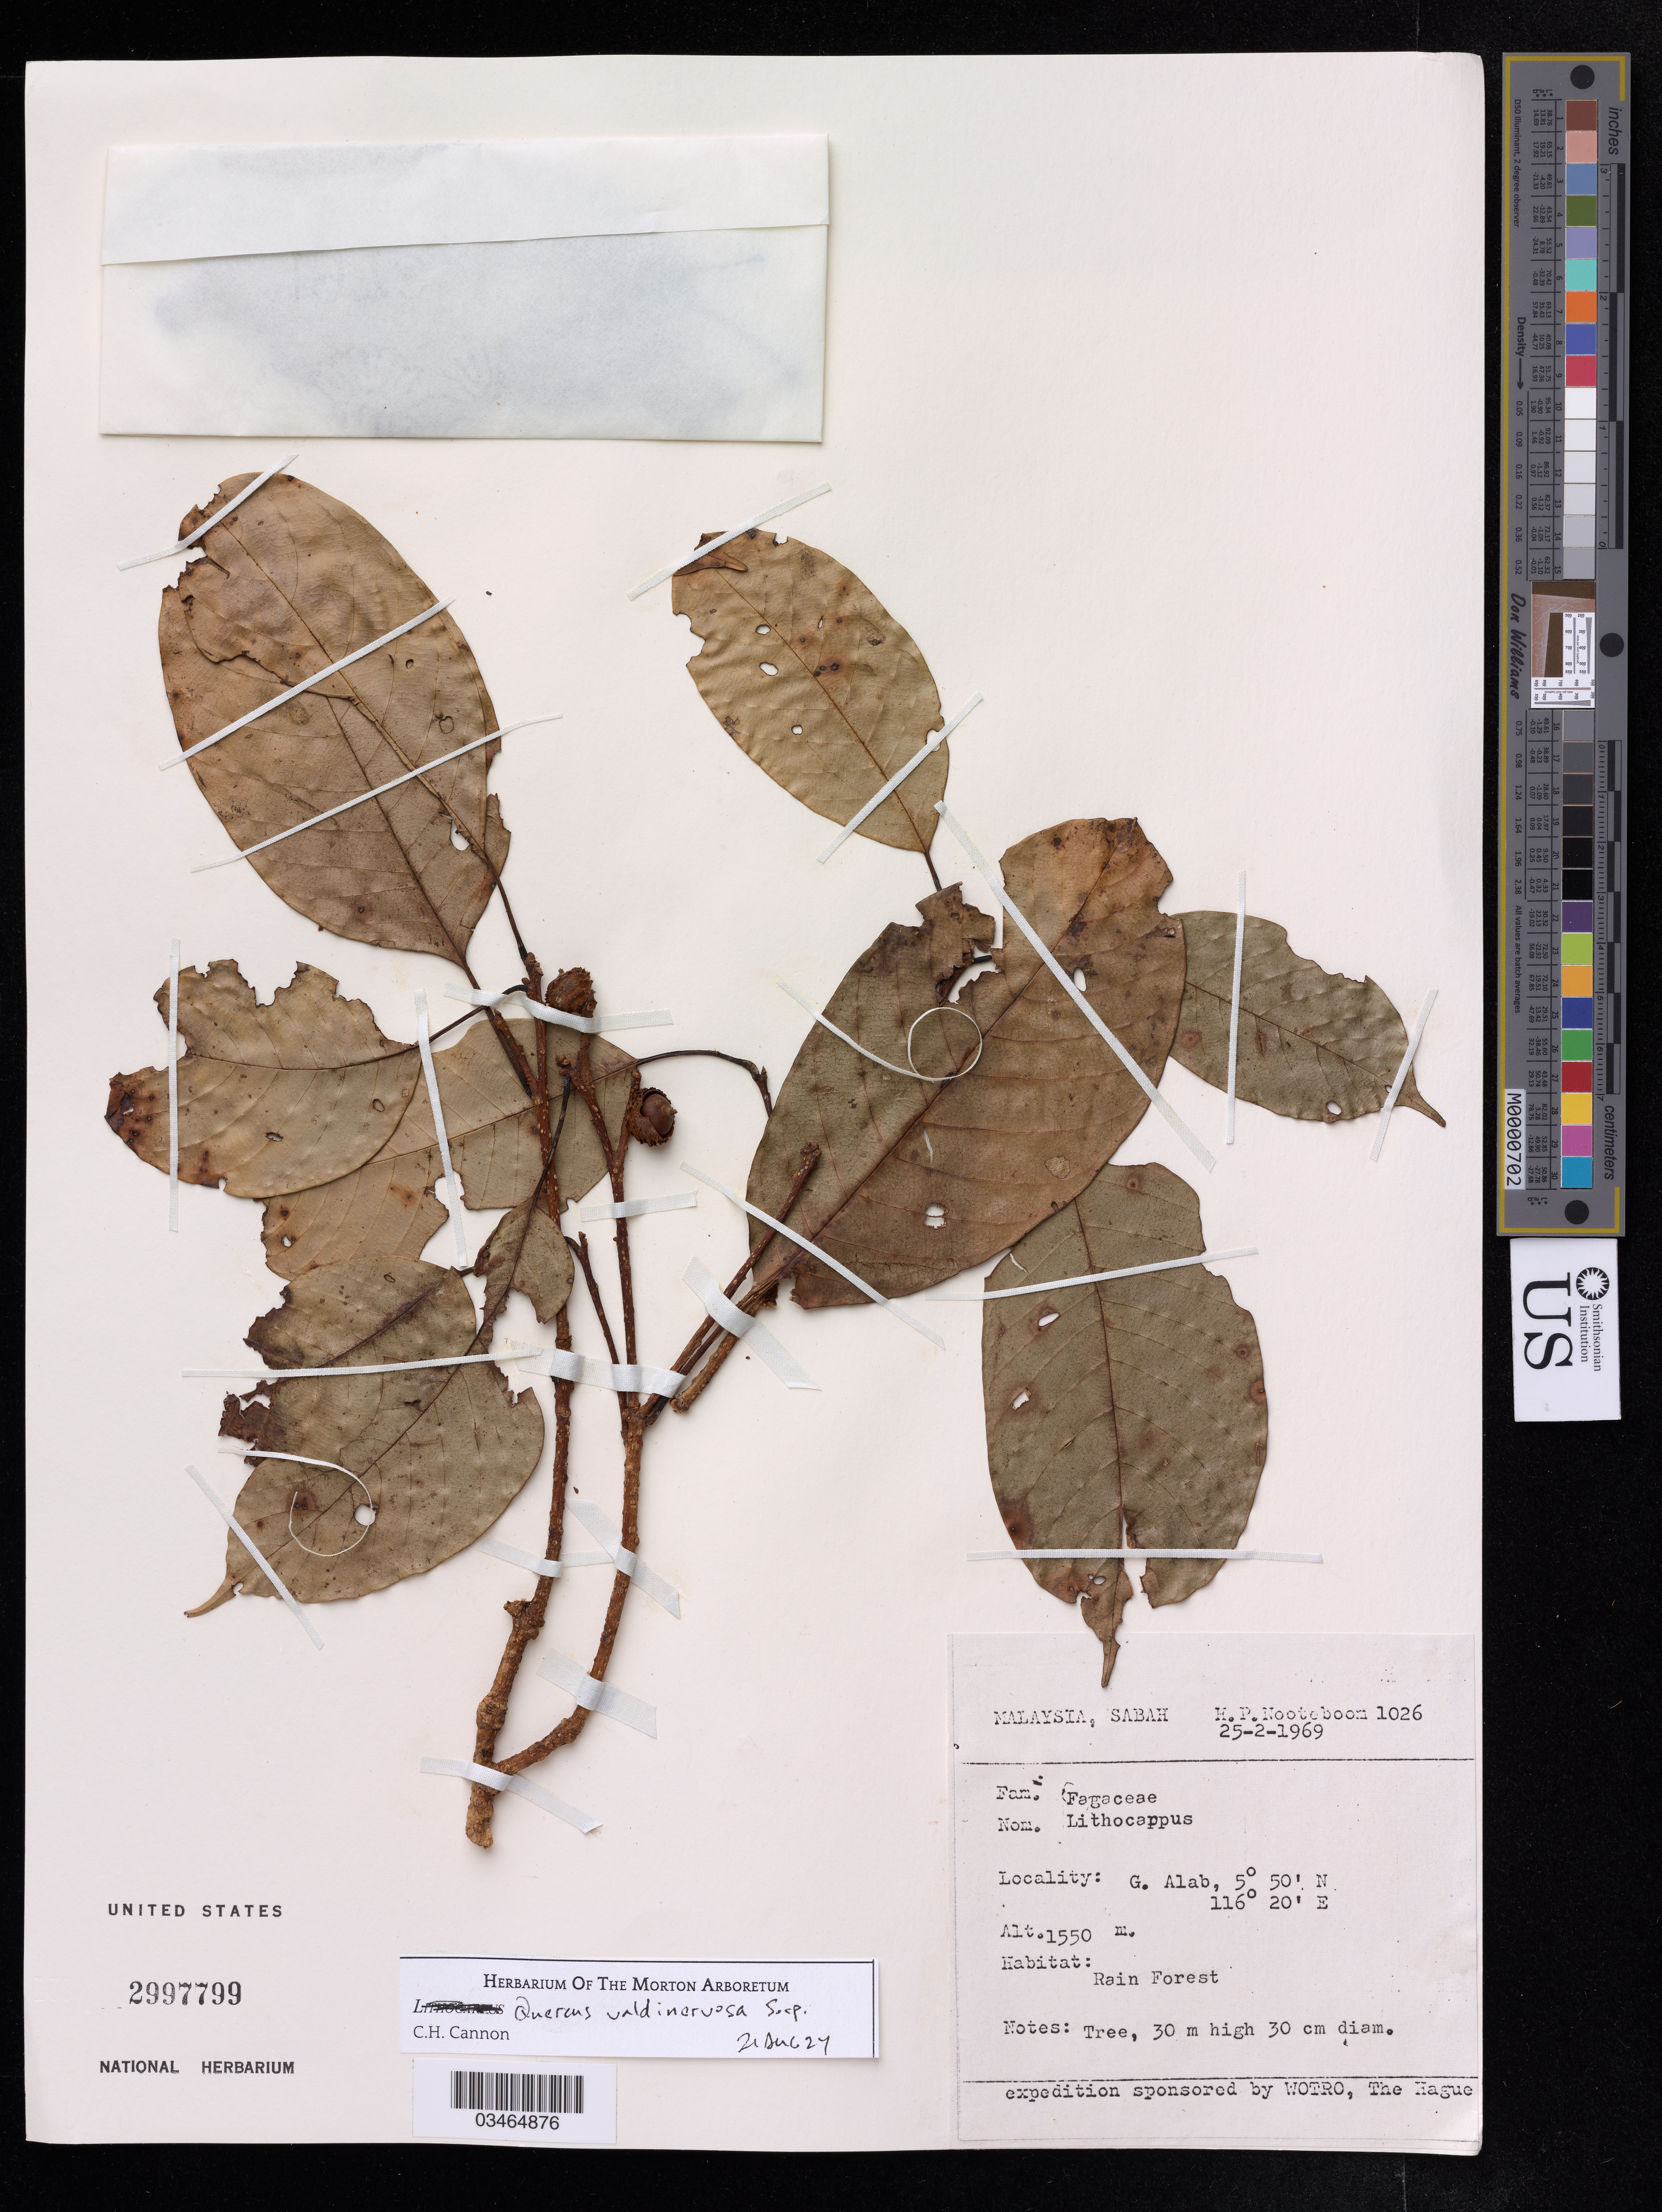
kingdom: Plantae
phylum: Tracheophyta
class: Magnoliopsida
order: Fagales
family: Fagaceae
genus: Quercus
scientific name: Quercus valdinervosa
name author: Soepadmo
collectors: H. P. Nooteboom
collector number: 1026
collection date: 1969-02-25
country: Malaysia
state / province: Sabah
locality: G. Alab.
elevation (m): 1550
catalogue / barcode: US 2997799